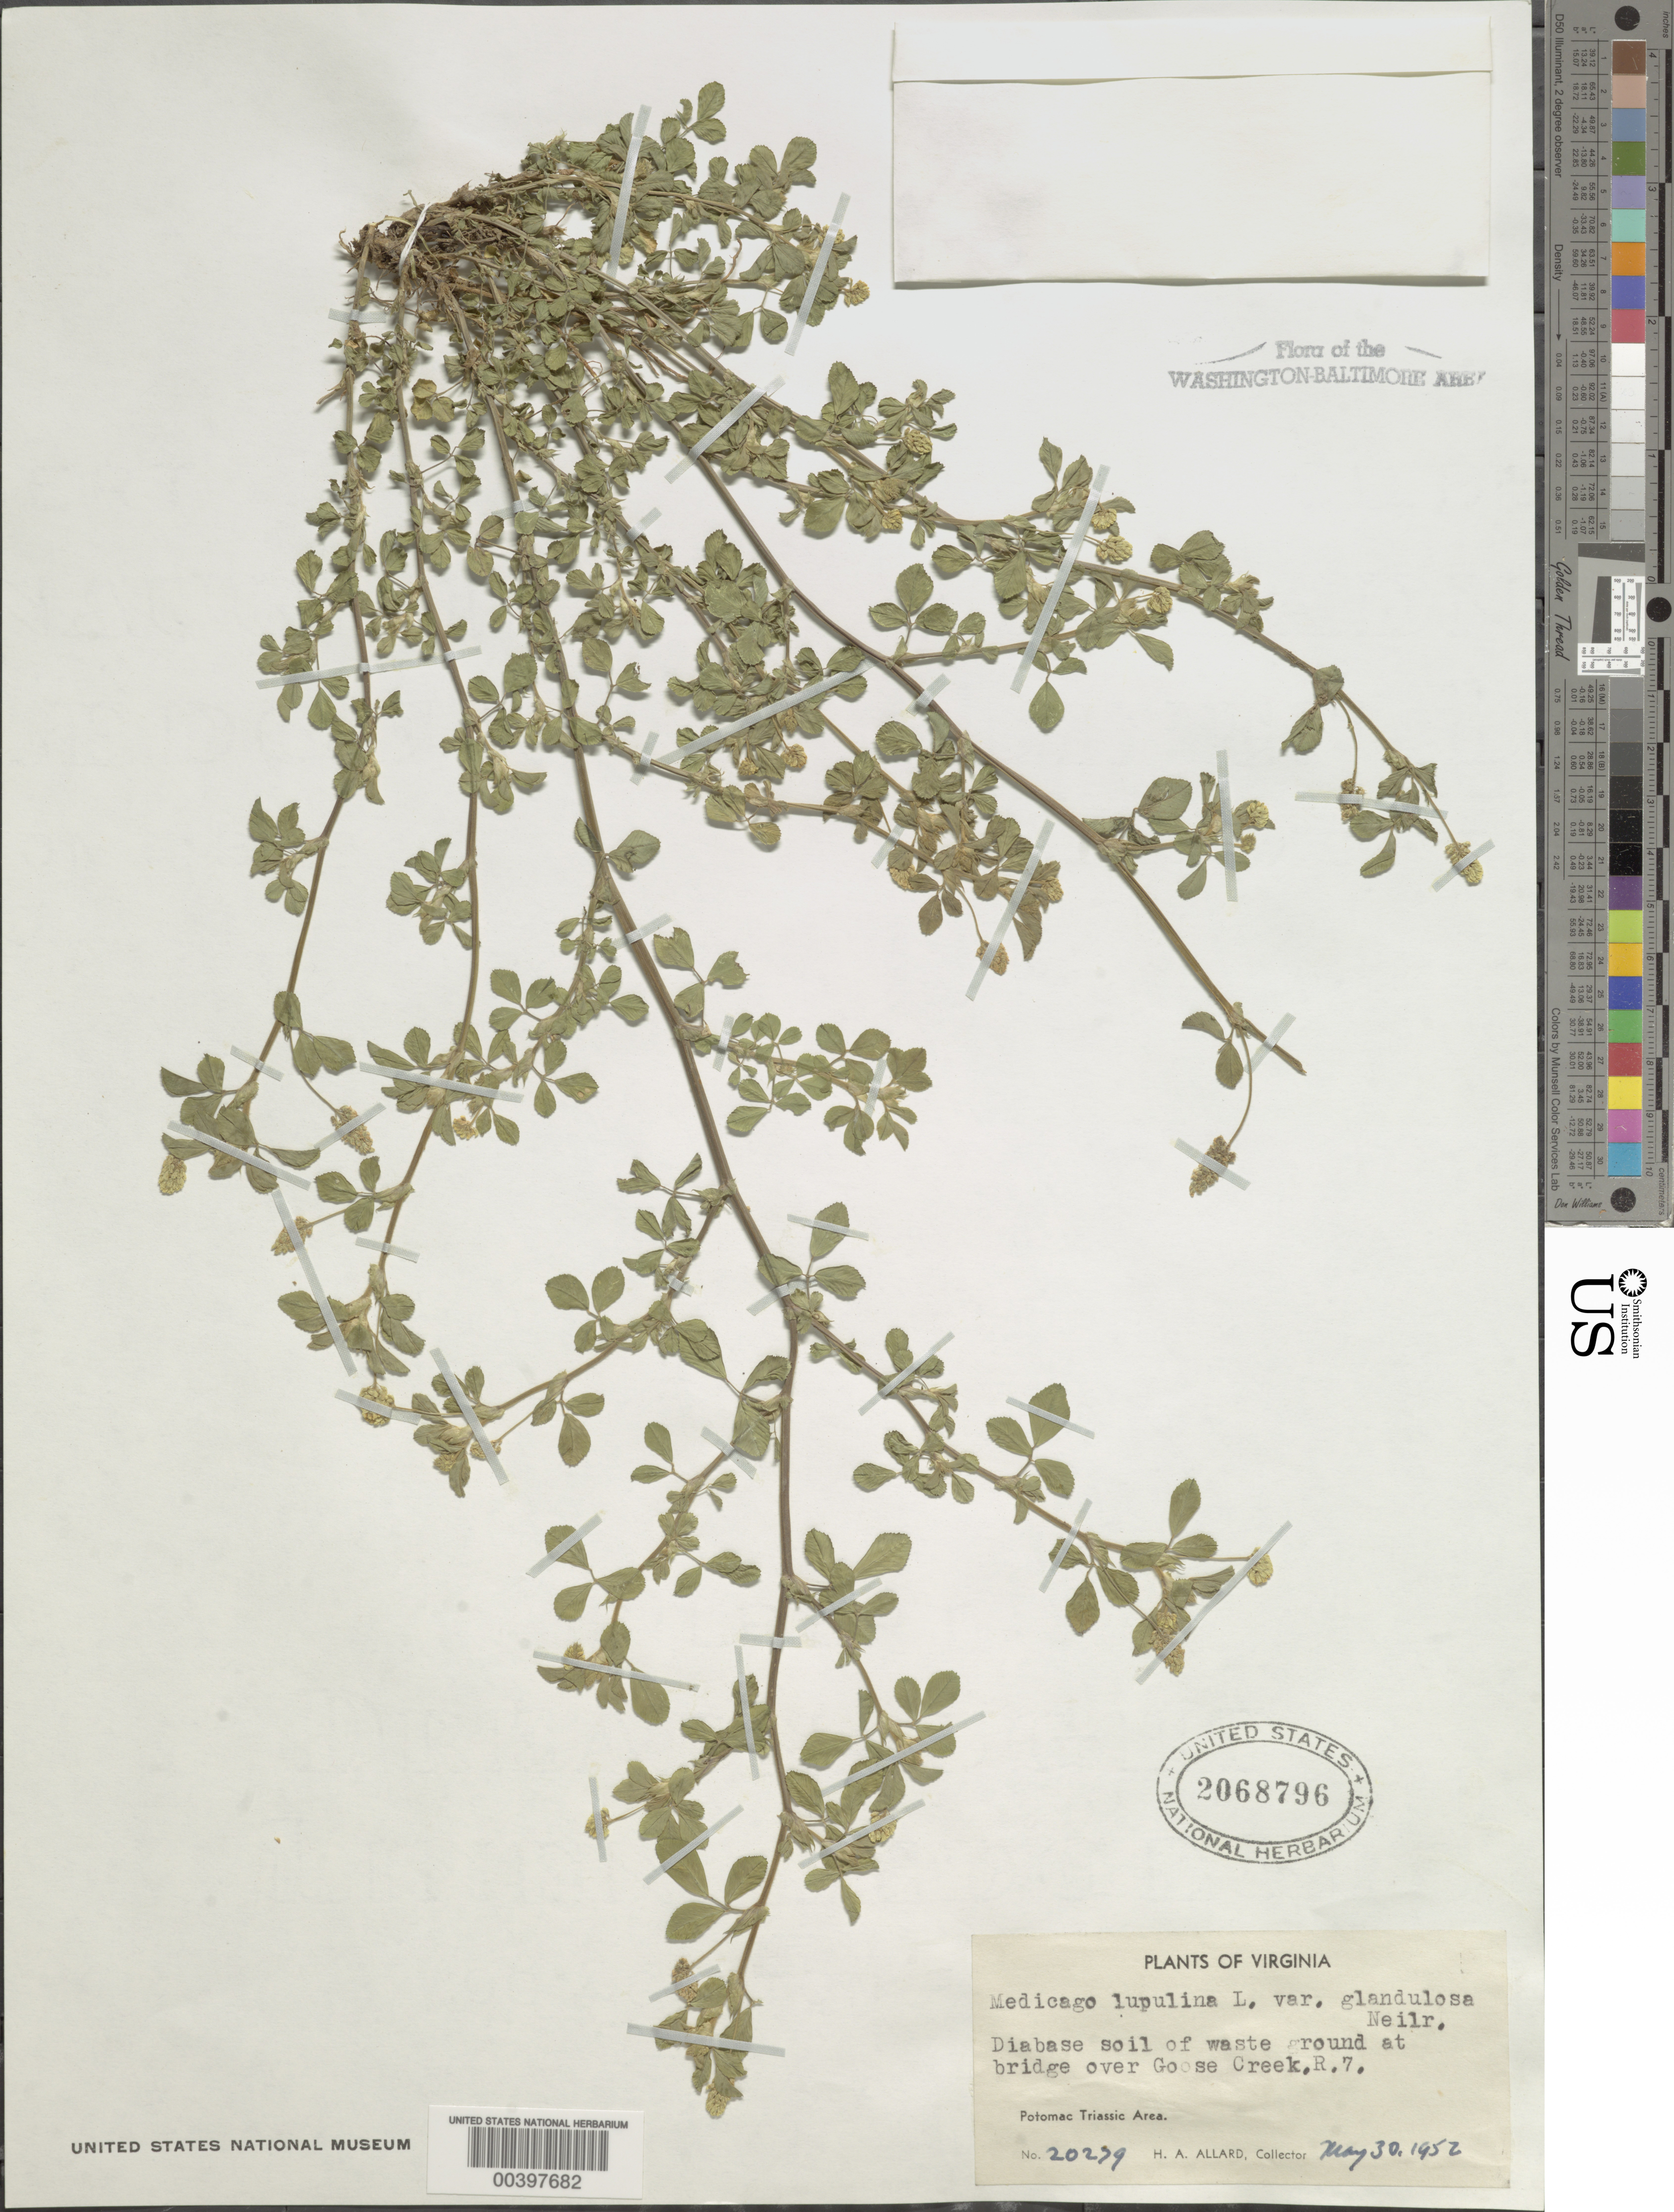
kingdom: Plantae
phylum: Tracheophyta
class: Magnoliopsida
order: Fabales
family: Fabaceae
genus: Medicago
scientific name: Medicago lupulina var. glandulosa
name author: W.D.J. Koch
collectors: H. A. Allard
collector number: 20279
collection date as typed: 30 May 1952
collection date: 1952-05-30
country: United States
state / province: Virginia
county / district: Loudoun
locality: Route 7 bridge over Goose Creek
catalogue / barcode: US 2068796